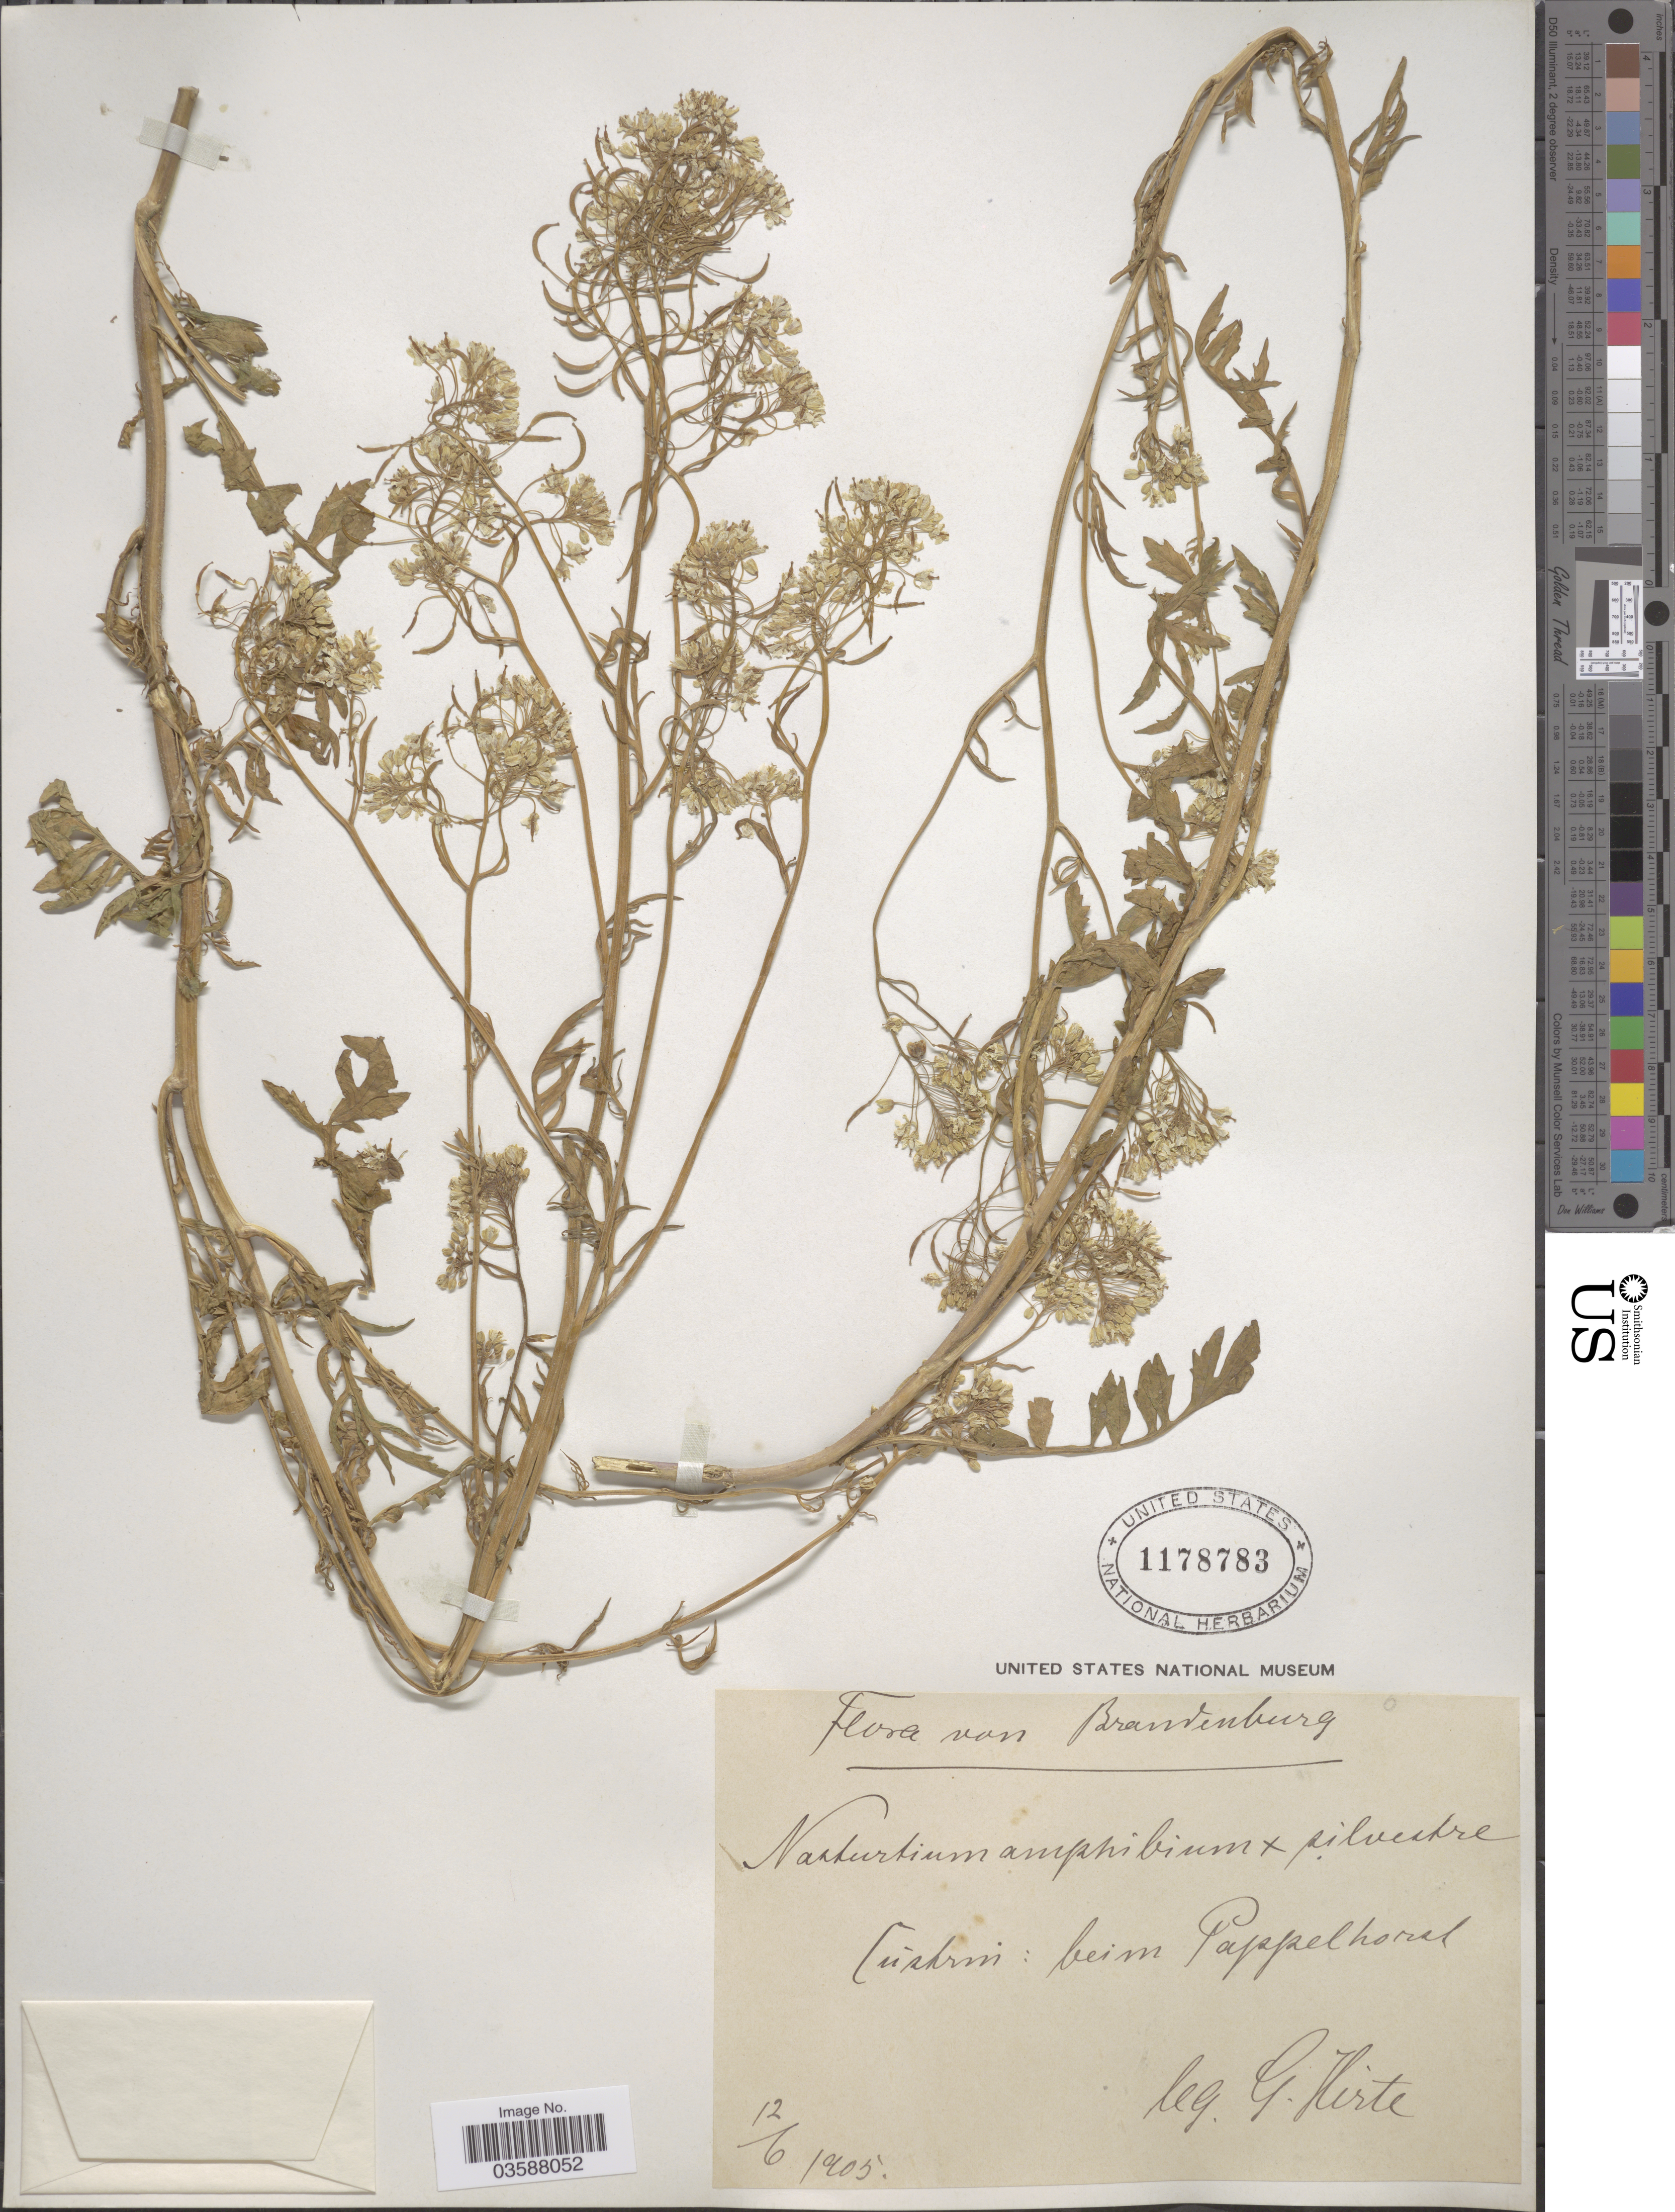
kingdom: Plantae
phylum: Tracheophyta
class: Magnoliopsida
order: Brassicales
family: Brassicaceae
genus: Rorippa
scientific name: Rorippa x anceps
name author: (Wahlenb.) Rchb.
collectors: G. Hirte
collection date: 1905-06-12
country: Germany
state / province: Brandenburg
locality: Brandenburg. Cúatrin [interpreted]: beim Pappelhonal [interpreted].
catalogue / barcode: US 1178783